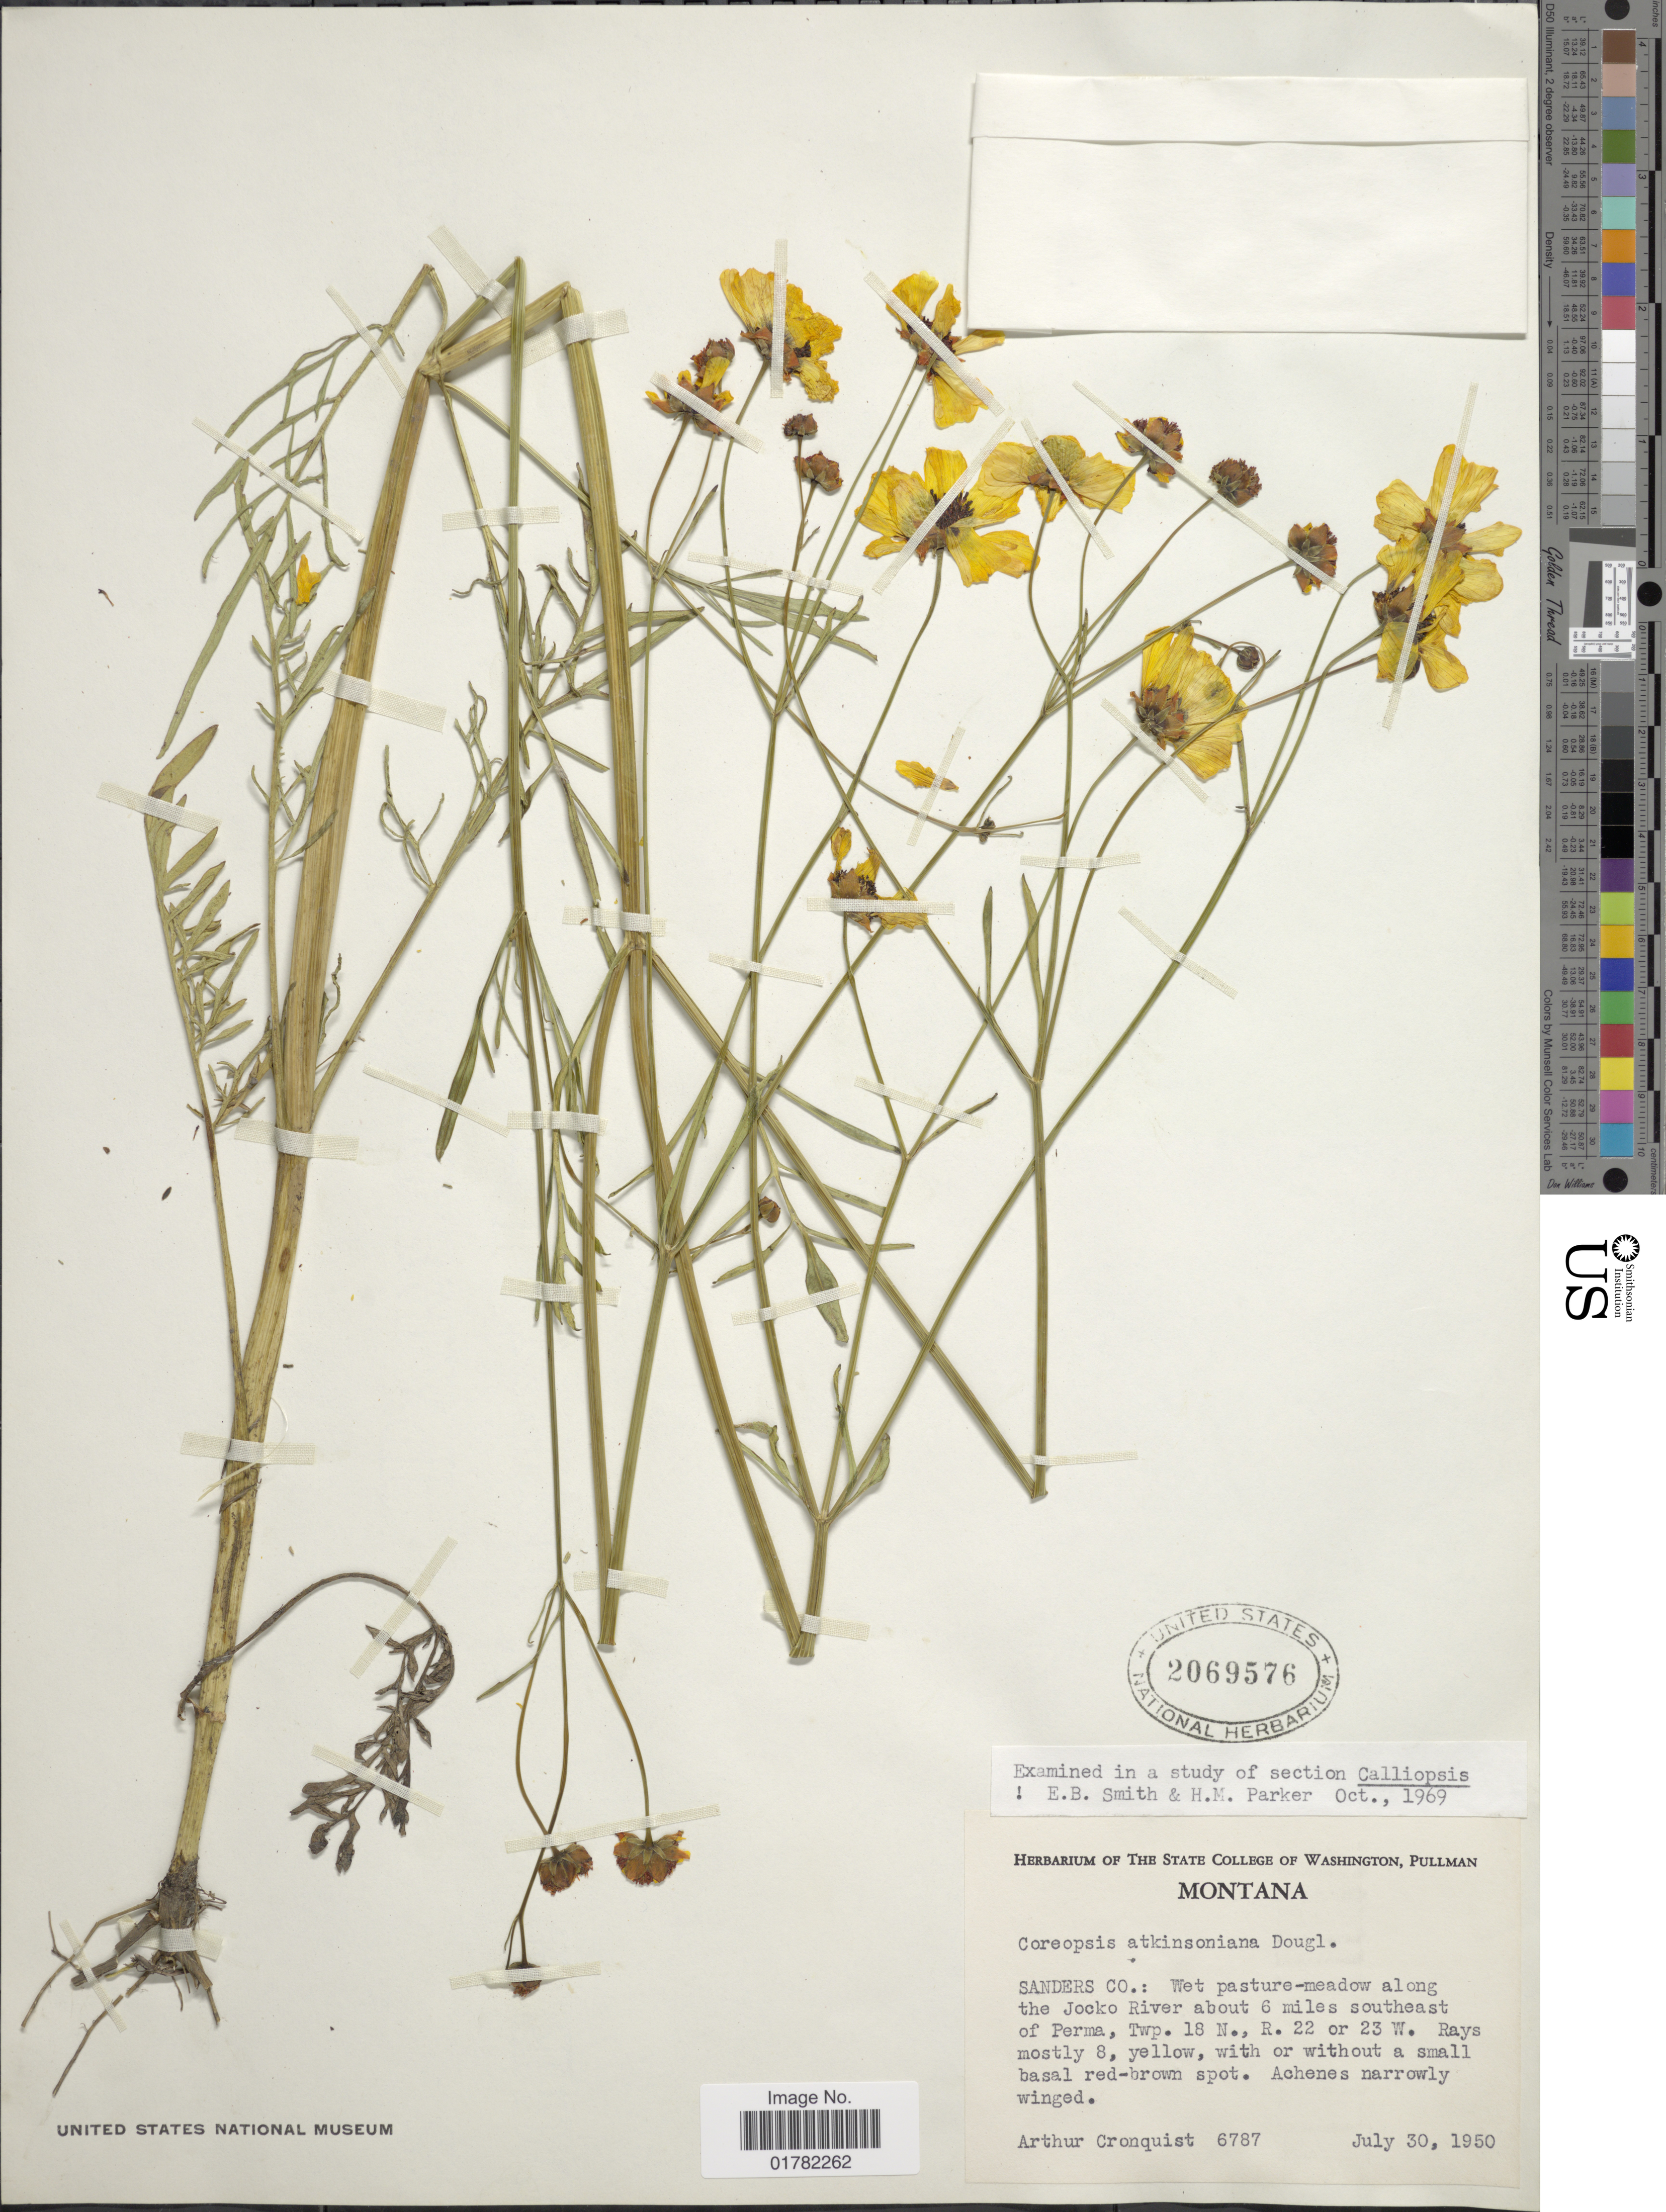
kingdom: Plantae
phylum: Tracheophyta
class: Magnoliopsida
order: Asterales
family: Asteraceae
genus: Coreopsis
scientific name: Coreopsis atkinsoniana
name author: Douglas ex Lindl.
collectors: A. J. Cronquist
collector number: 6787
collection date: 1950-07-30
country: United States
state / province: Montana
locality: Sanders Co.: wet pasture-meadow along the Jacko River about 6 miles southeast of Perma, Twp. 18 N., R 22 or 23 W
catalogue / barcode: US 2069576